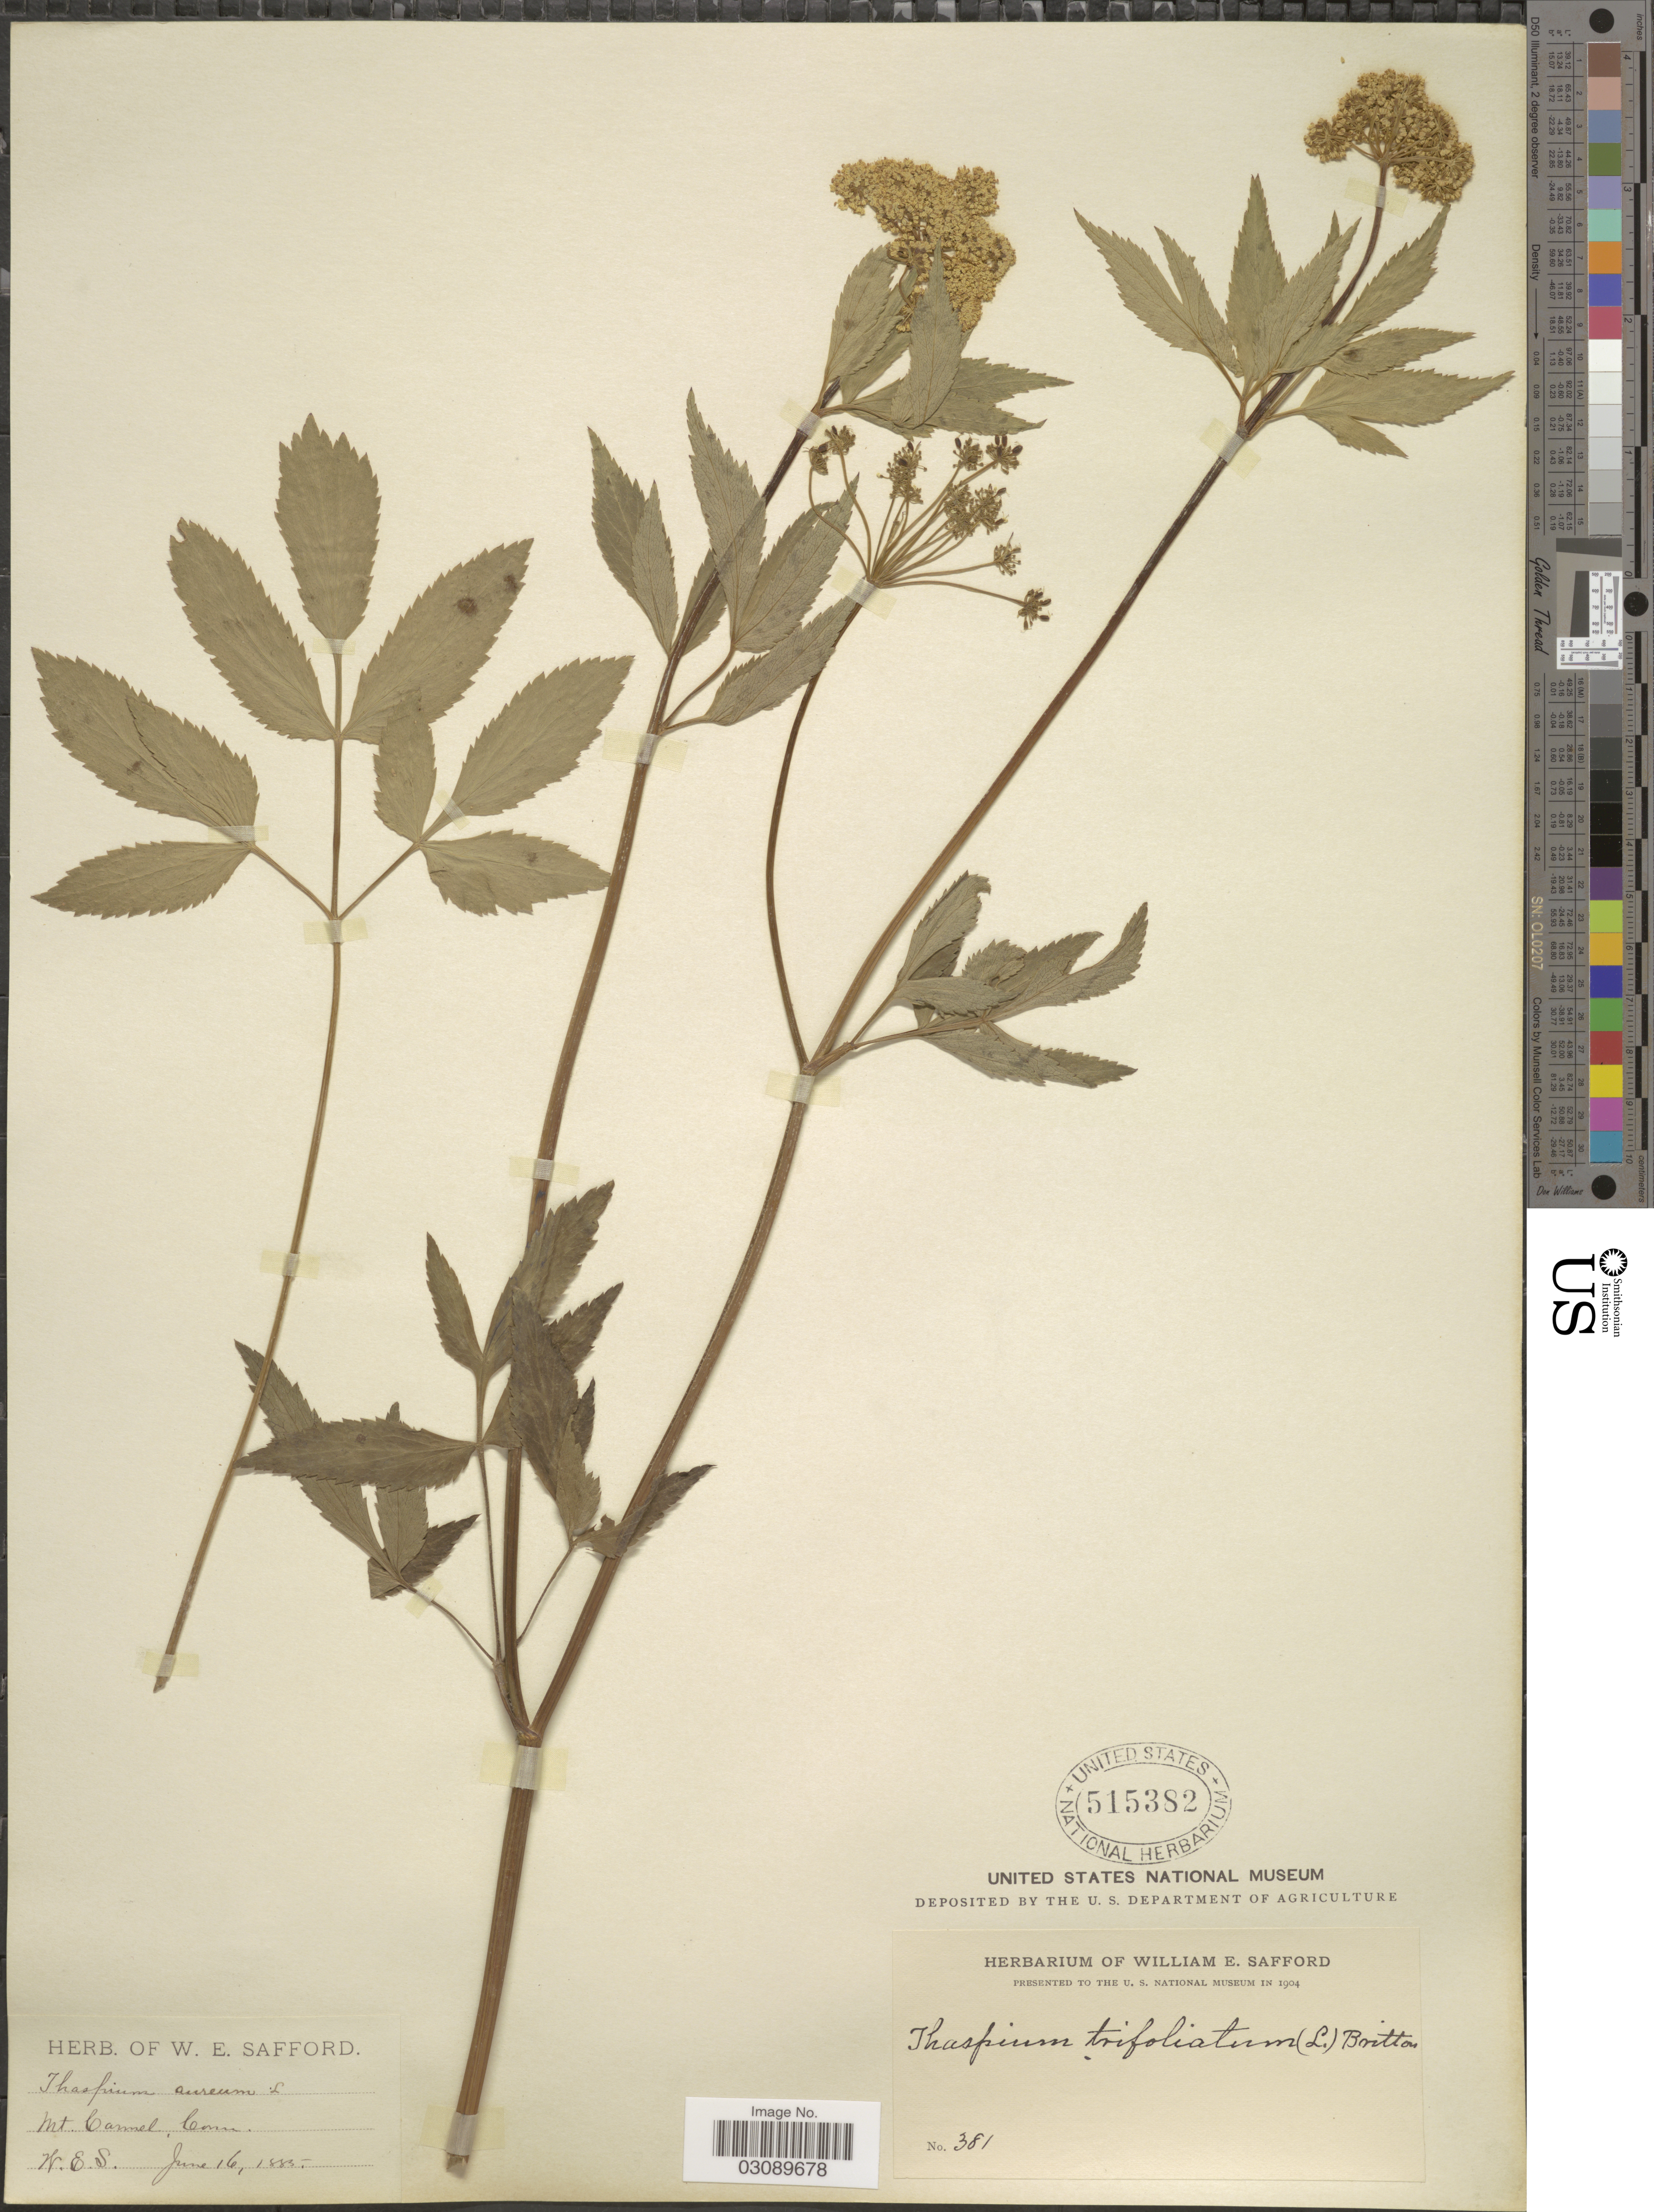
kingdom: Plantae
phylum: Tracheophyta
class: Magnoliopsida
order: Apiales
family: Apiaceae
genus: Thaspium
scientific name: Thaspium trifoliatum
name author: (L.) A. Gray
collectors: W. E. Safford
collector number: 381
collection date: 1885-06-16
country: United States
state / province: Connecticut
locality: Mt. Carmel.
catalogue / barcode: US 515382